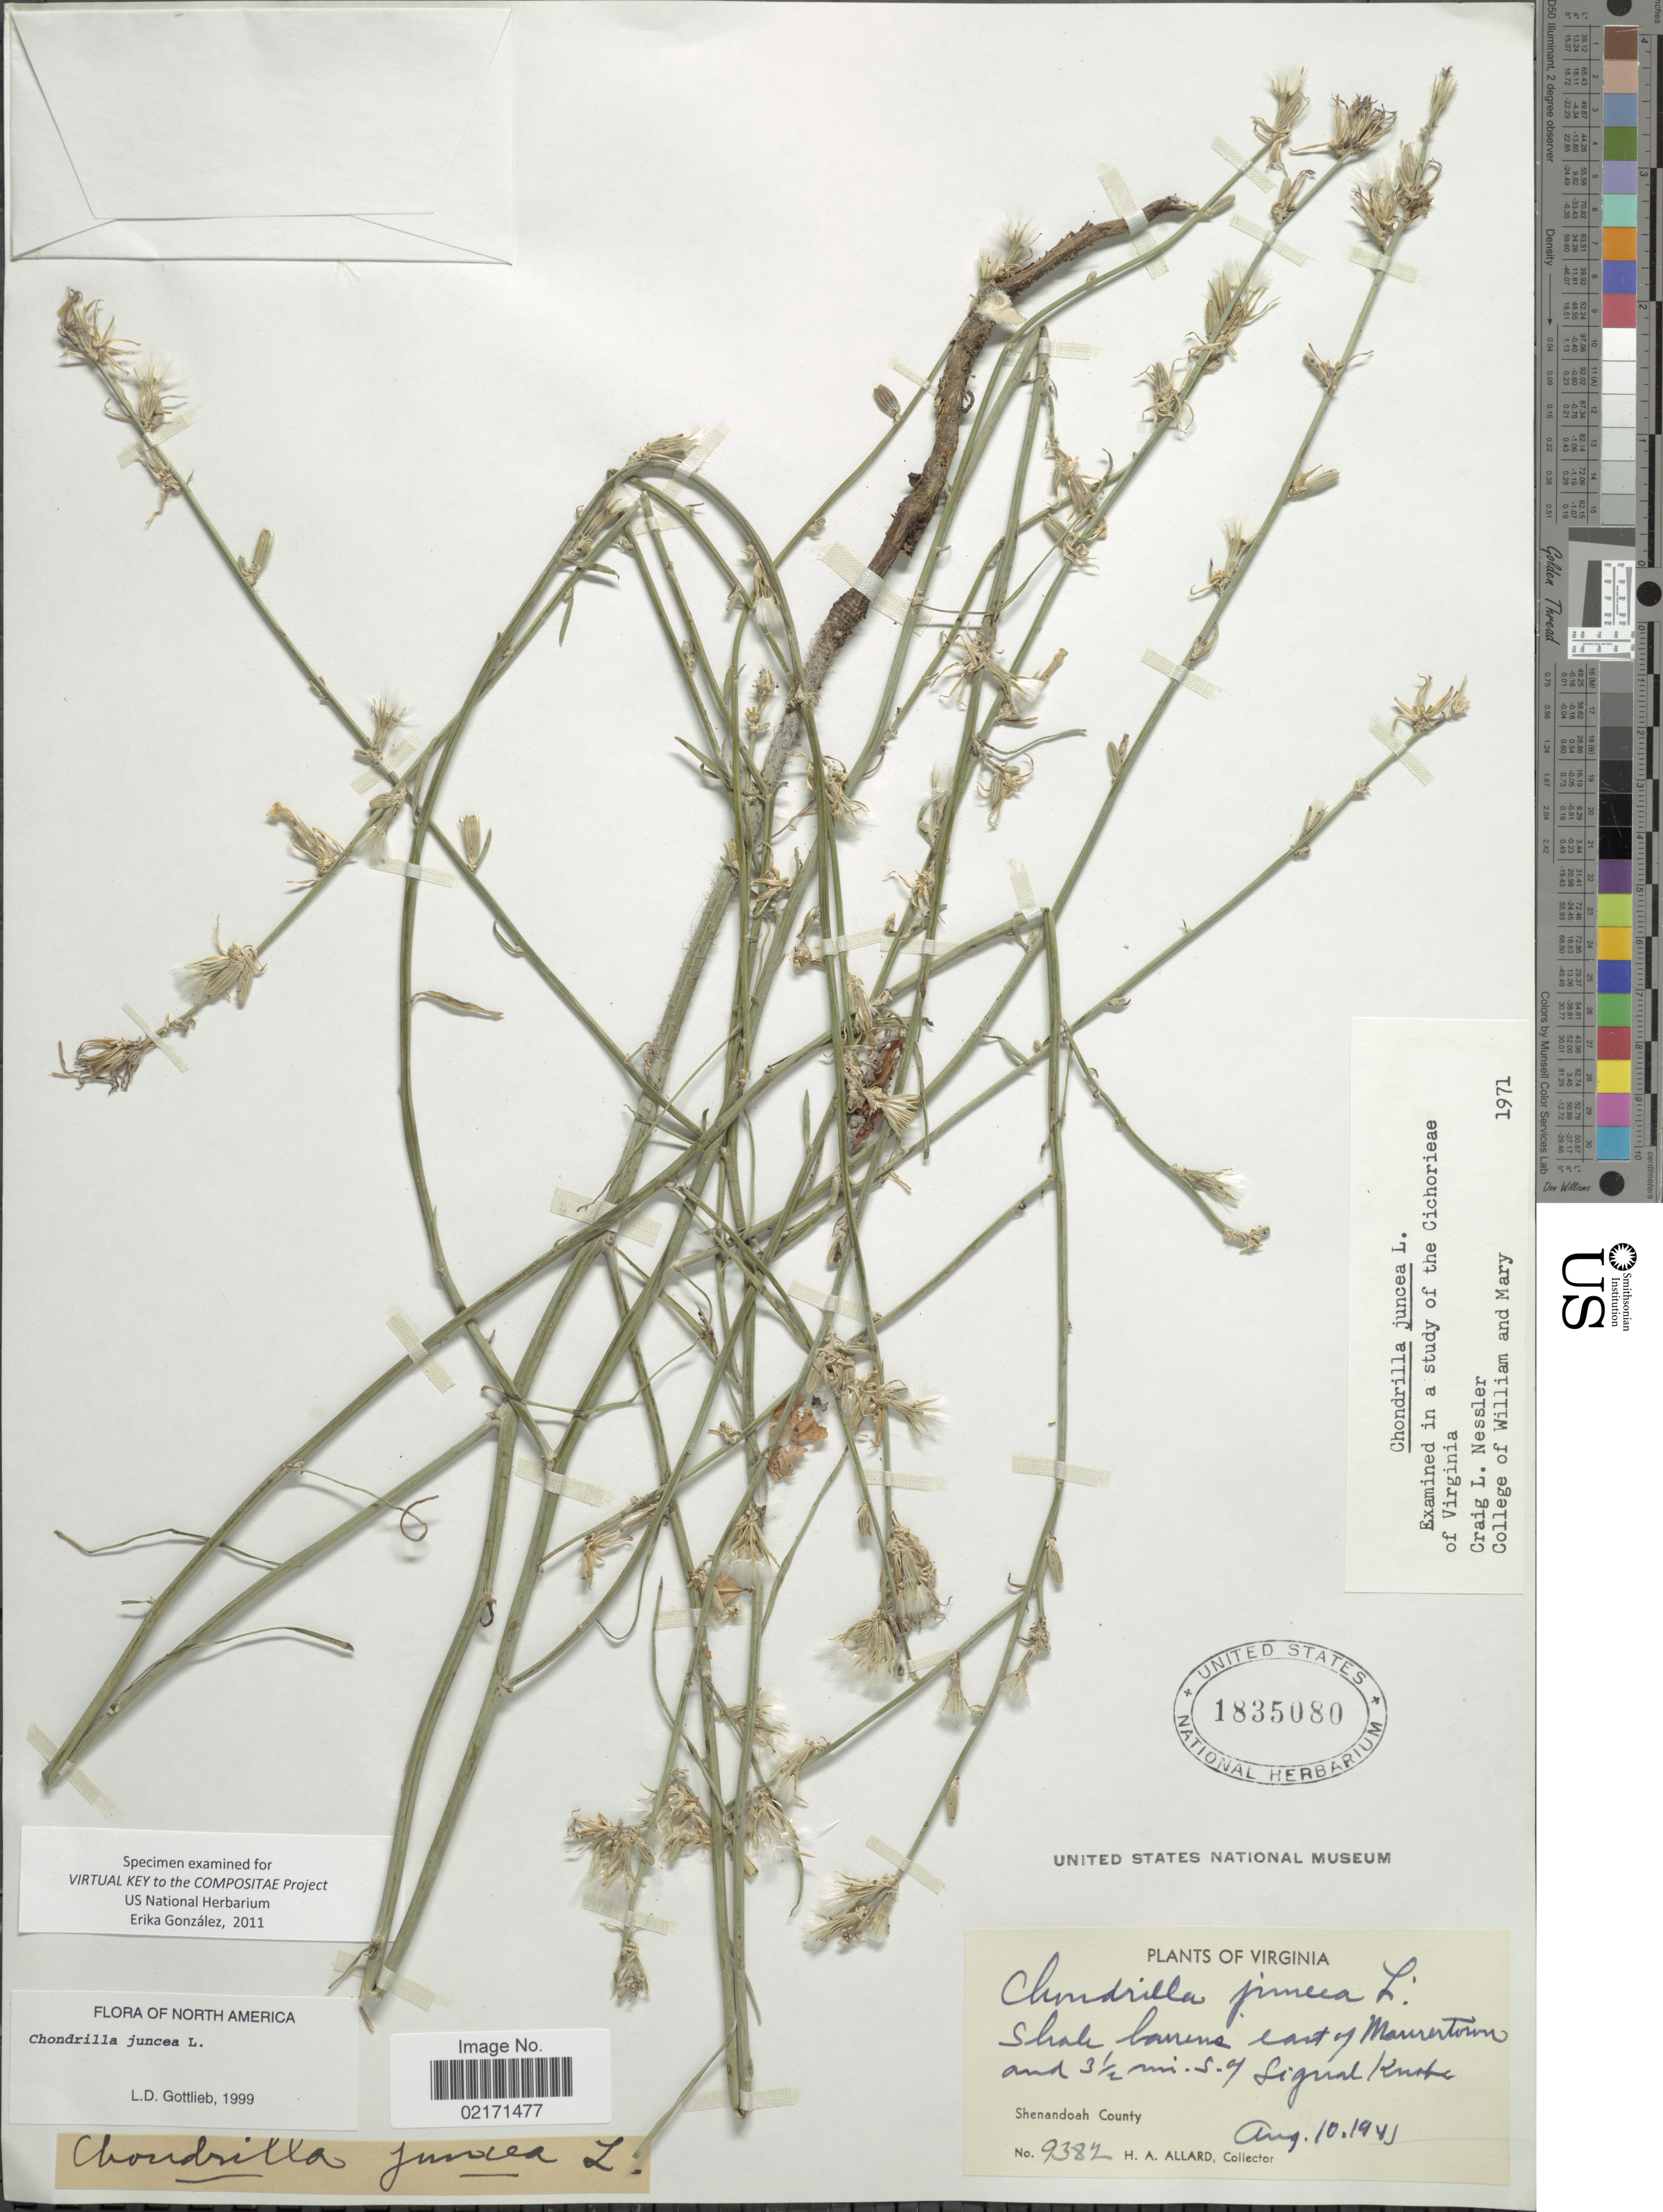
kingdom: Plantae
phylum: Tracheophyta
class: Magnoliopsida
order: Asterales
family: Asteraceae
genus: Chondrilla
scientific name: Chondrilla juncea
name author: L.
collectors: H. A. Allard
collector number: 9382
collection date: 1945-08-10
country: United States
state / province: Virginia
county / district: Shenandoah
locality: Shale barrens east of Maurertown and 3 ½ mi. s. of Signal Knob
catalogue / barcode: US 1835080